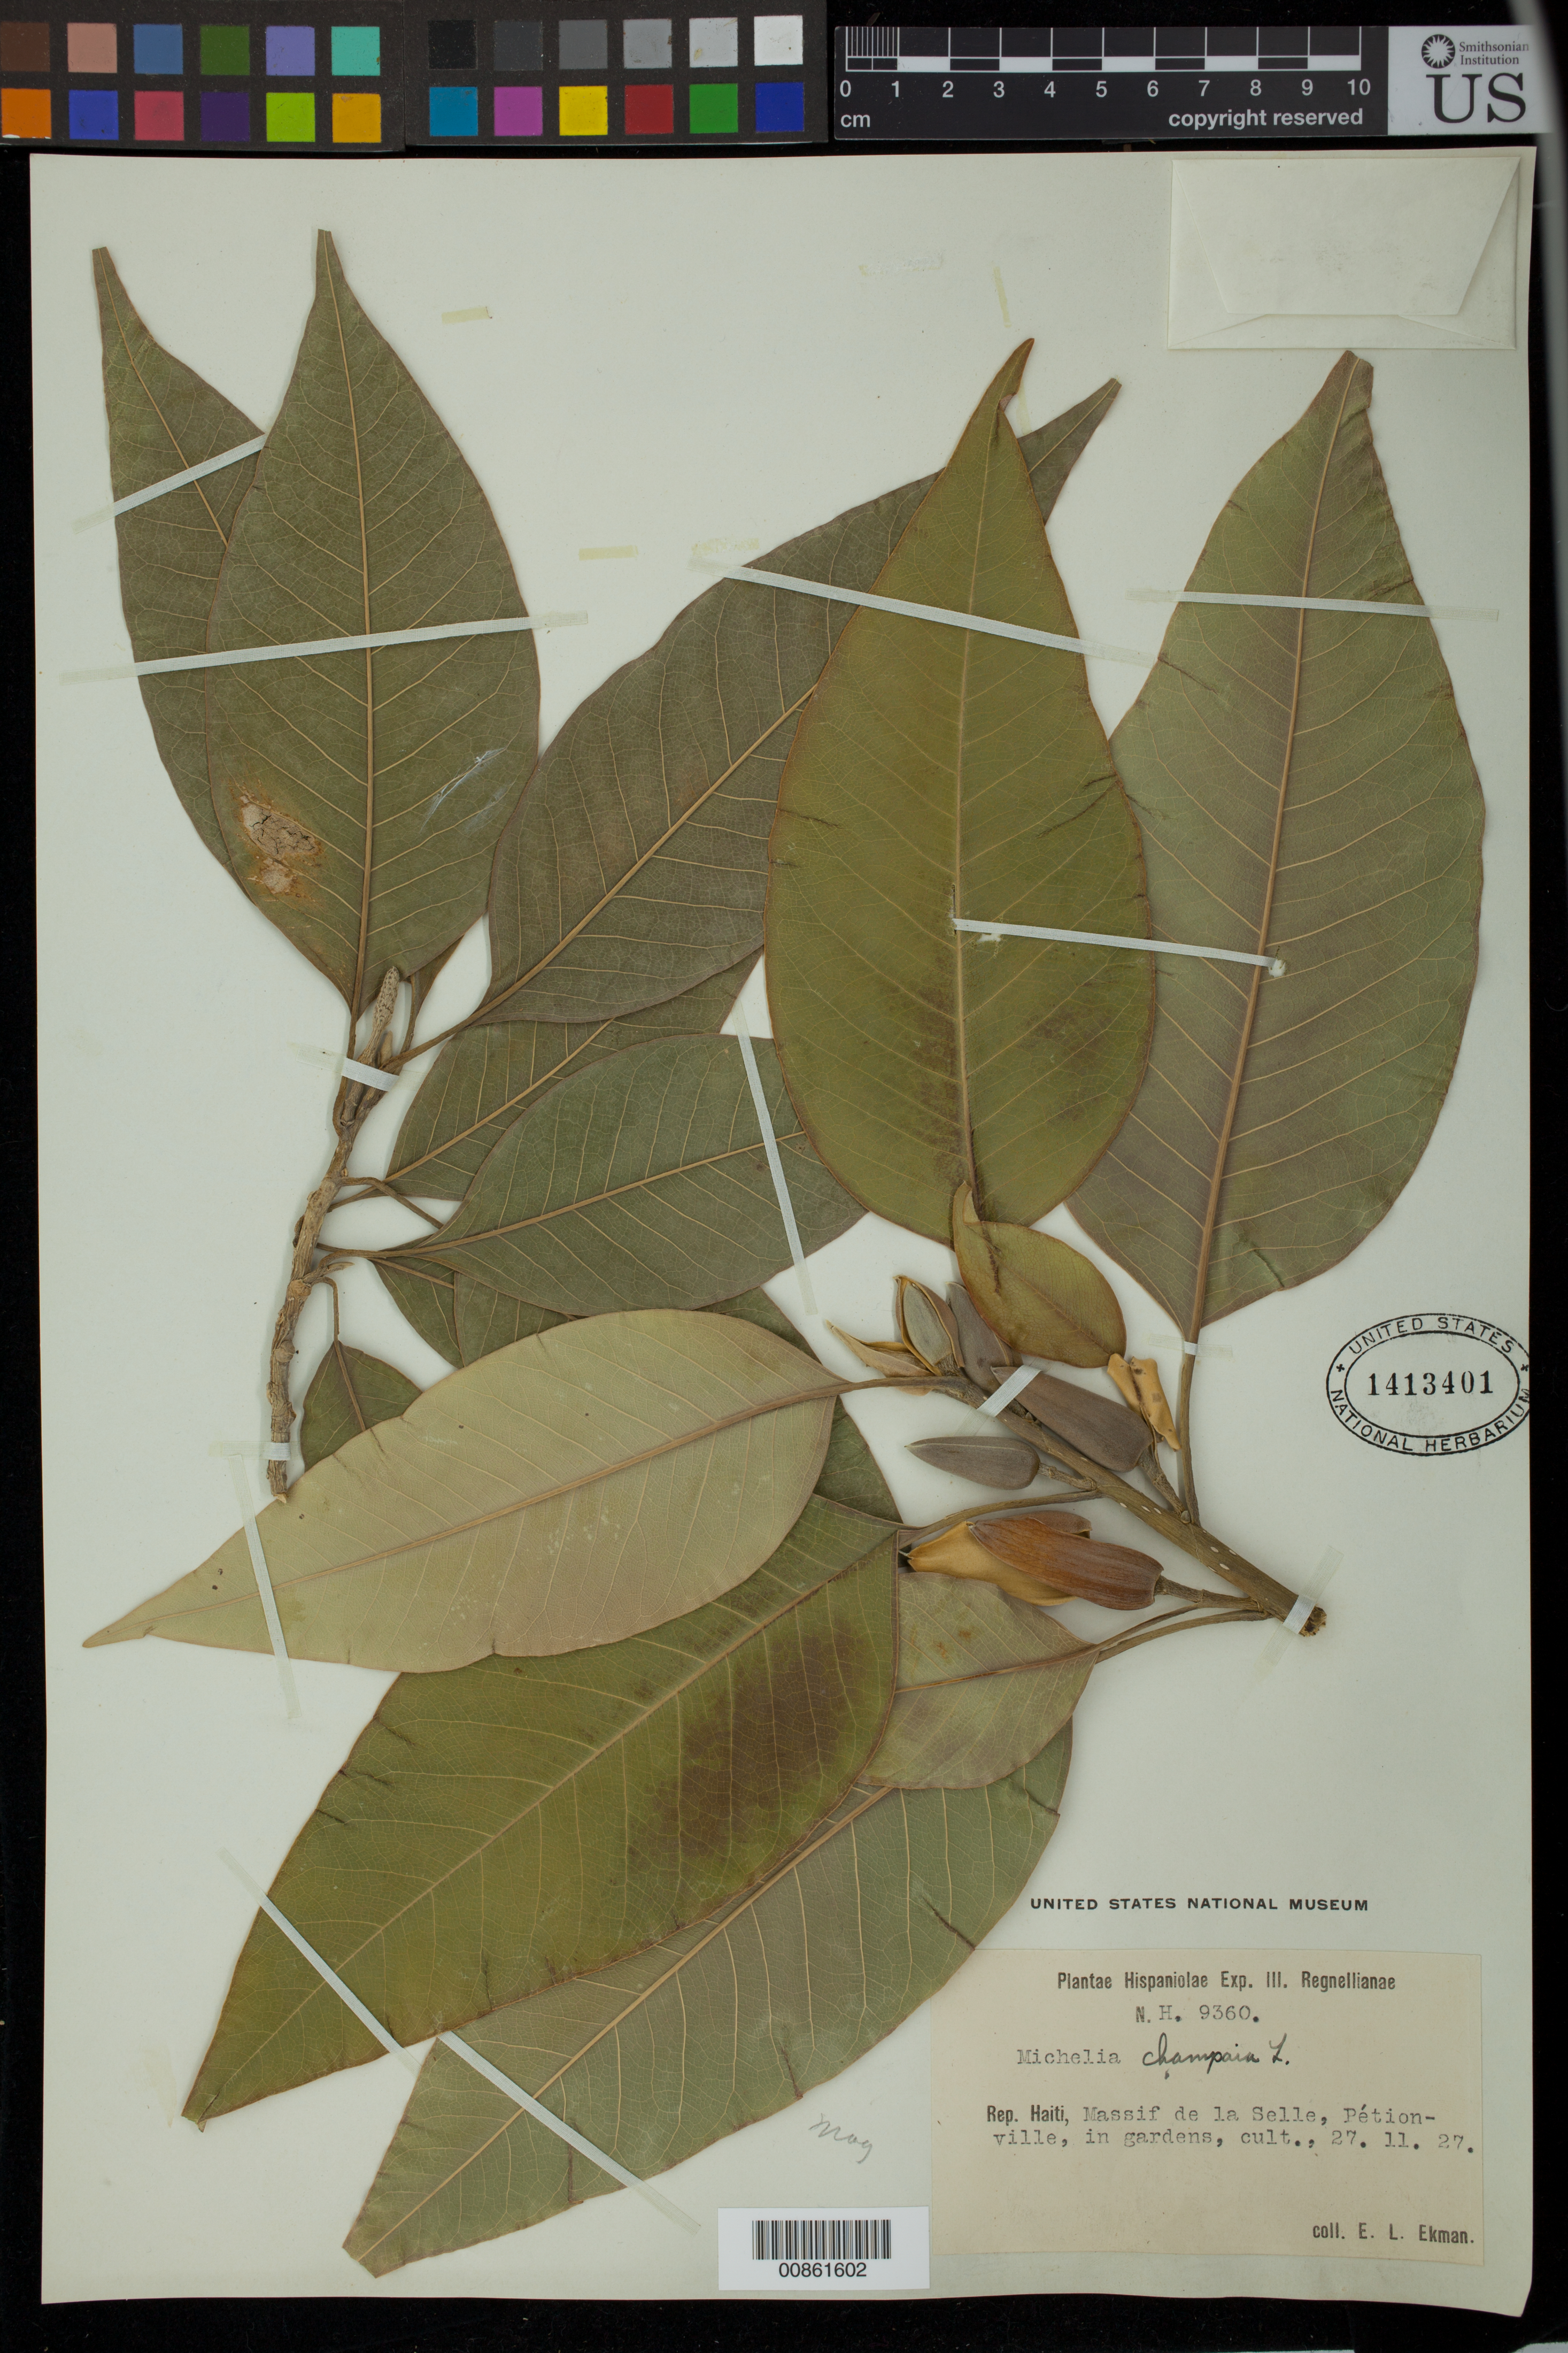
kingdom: Plantae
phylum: Tracheophyta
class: Magnoliopsida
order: Magnoliales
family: Magnoliaceae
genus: Magnolia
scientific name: Magnolia champaca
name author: (L.) Baill. ex Pierre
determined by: Strong, Mark T., (BOT), Smithsonian Institution - National Museum of Natural History (UNITED STATES)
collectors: E. L. Ekman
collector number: H 9360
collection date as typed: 27 Nov 1927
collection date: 1927-11-27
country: Haiti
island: Hispaniola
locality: Massif de la Selle, Pétionville.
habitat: In gardens.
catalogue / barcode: US 1413401